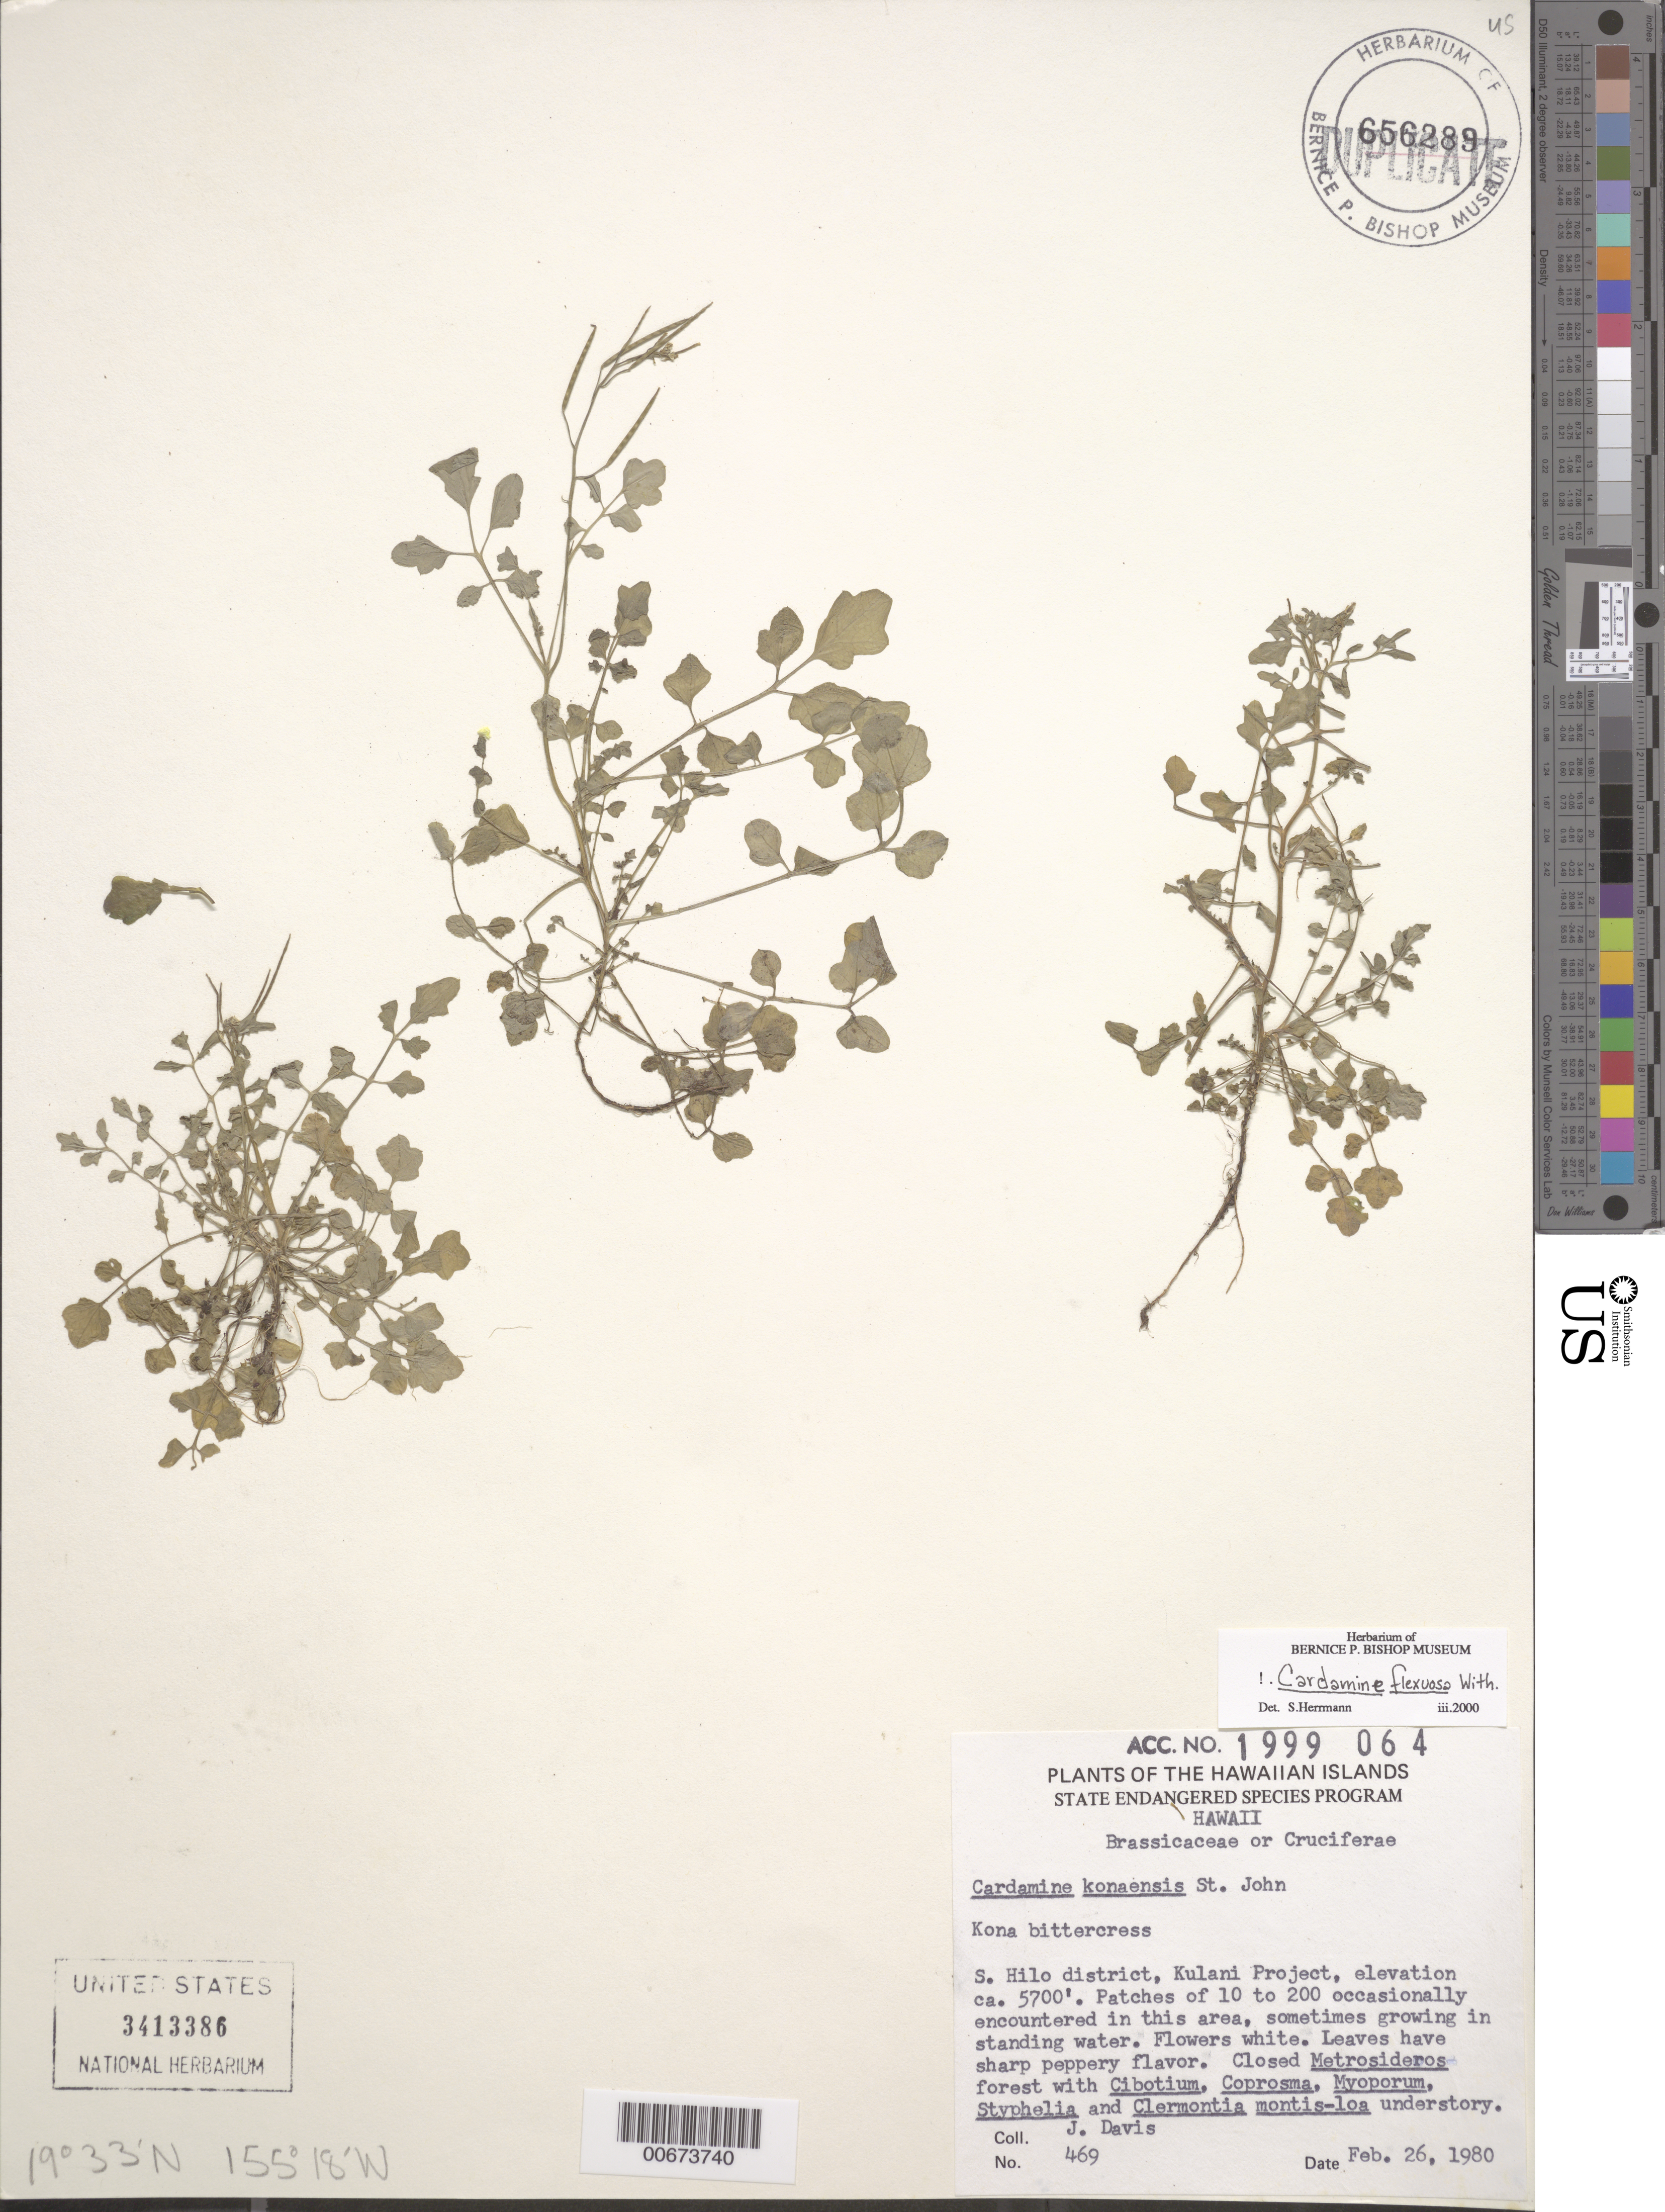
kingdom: Plantae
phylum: Tracheophyta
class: Magnoliopsida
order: Brassicales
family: Brassicaceae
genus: Cardamine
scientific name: Cardamine occulta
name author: Hornem.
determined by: Wagner, W. L., (BOT), Smithsonian Institution - National Museum of Natural History (UNITED STATES)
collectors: J. Davis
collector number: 469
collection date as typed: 26 Feb 1980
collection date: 1980-02-26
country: United States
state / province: Hawaii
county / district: Hawaii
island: Hawaii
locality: South Hilo District, Kulani Project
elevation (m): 1737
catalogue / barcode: US 3413386